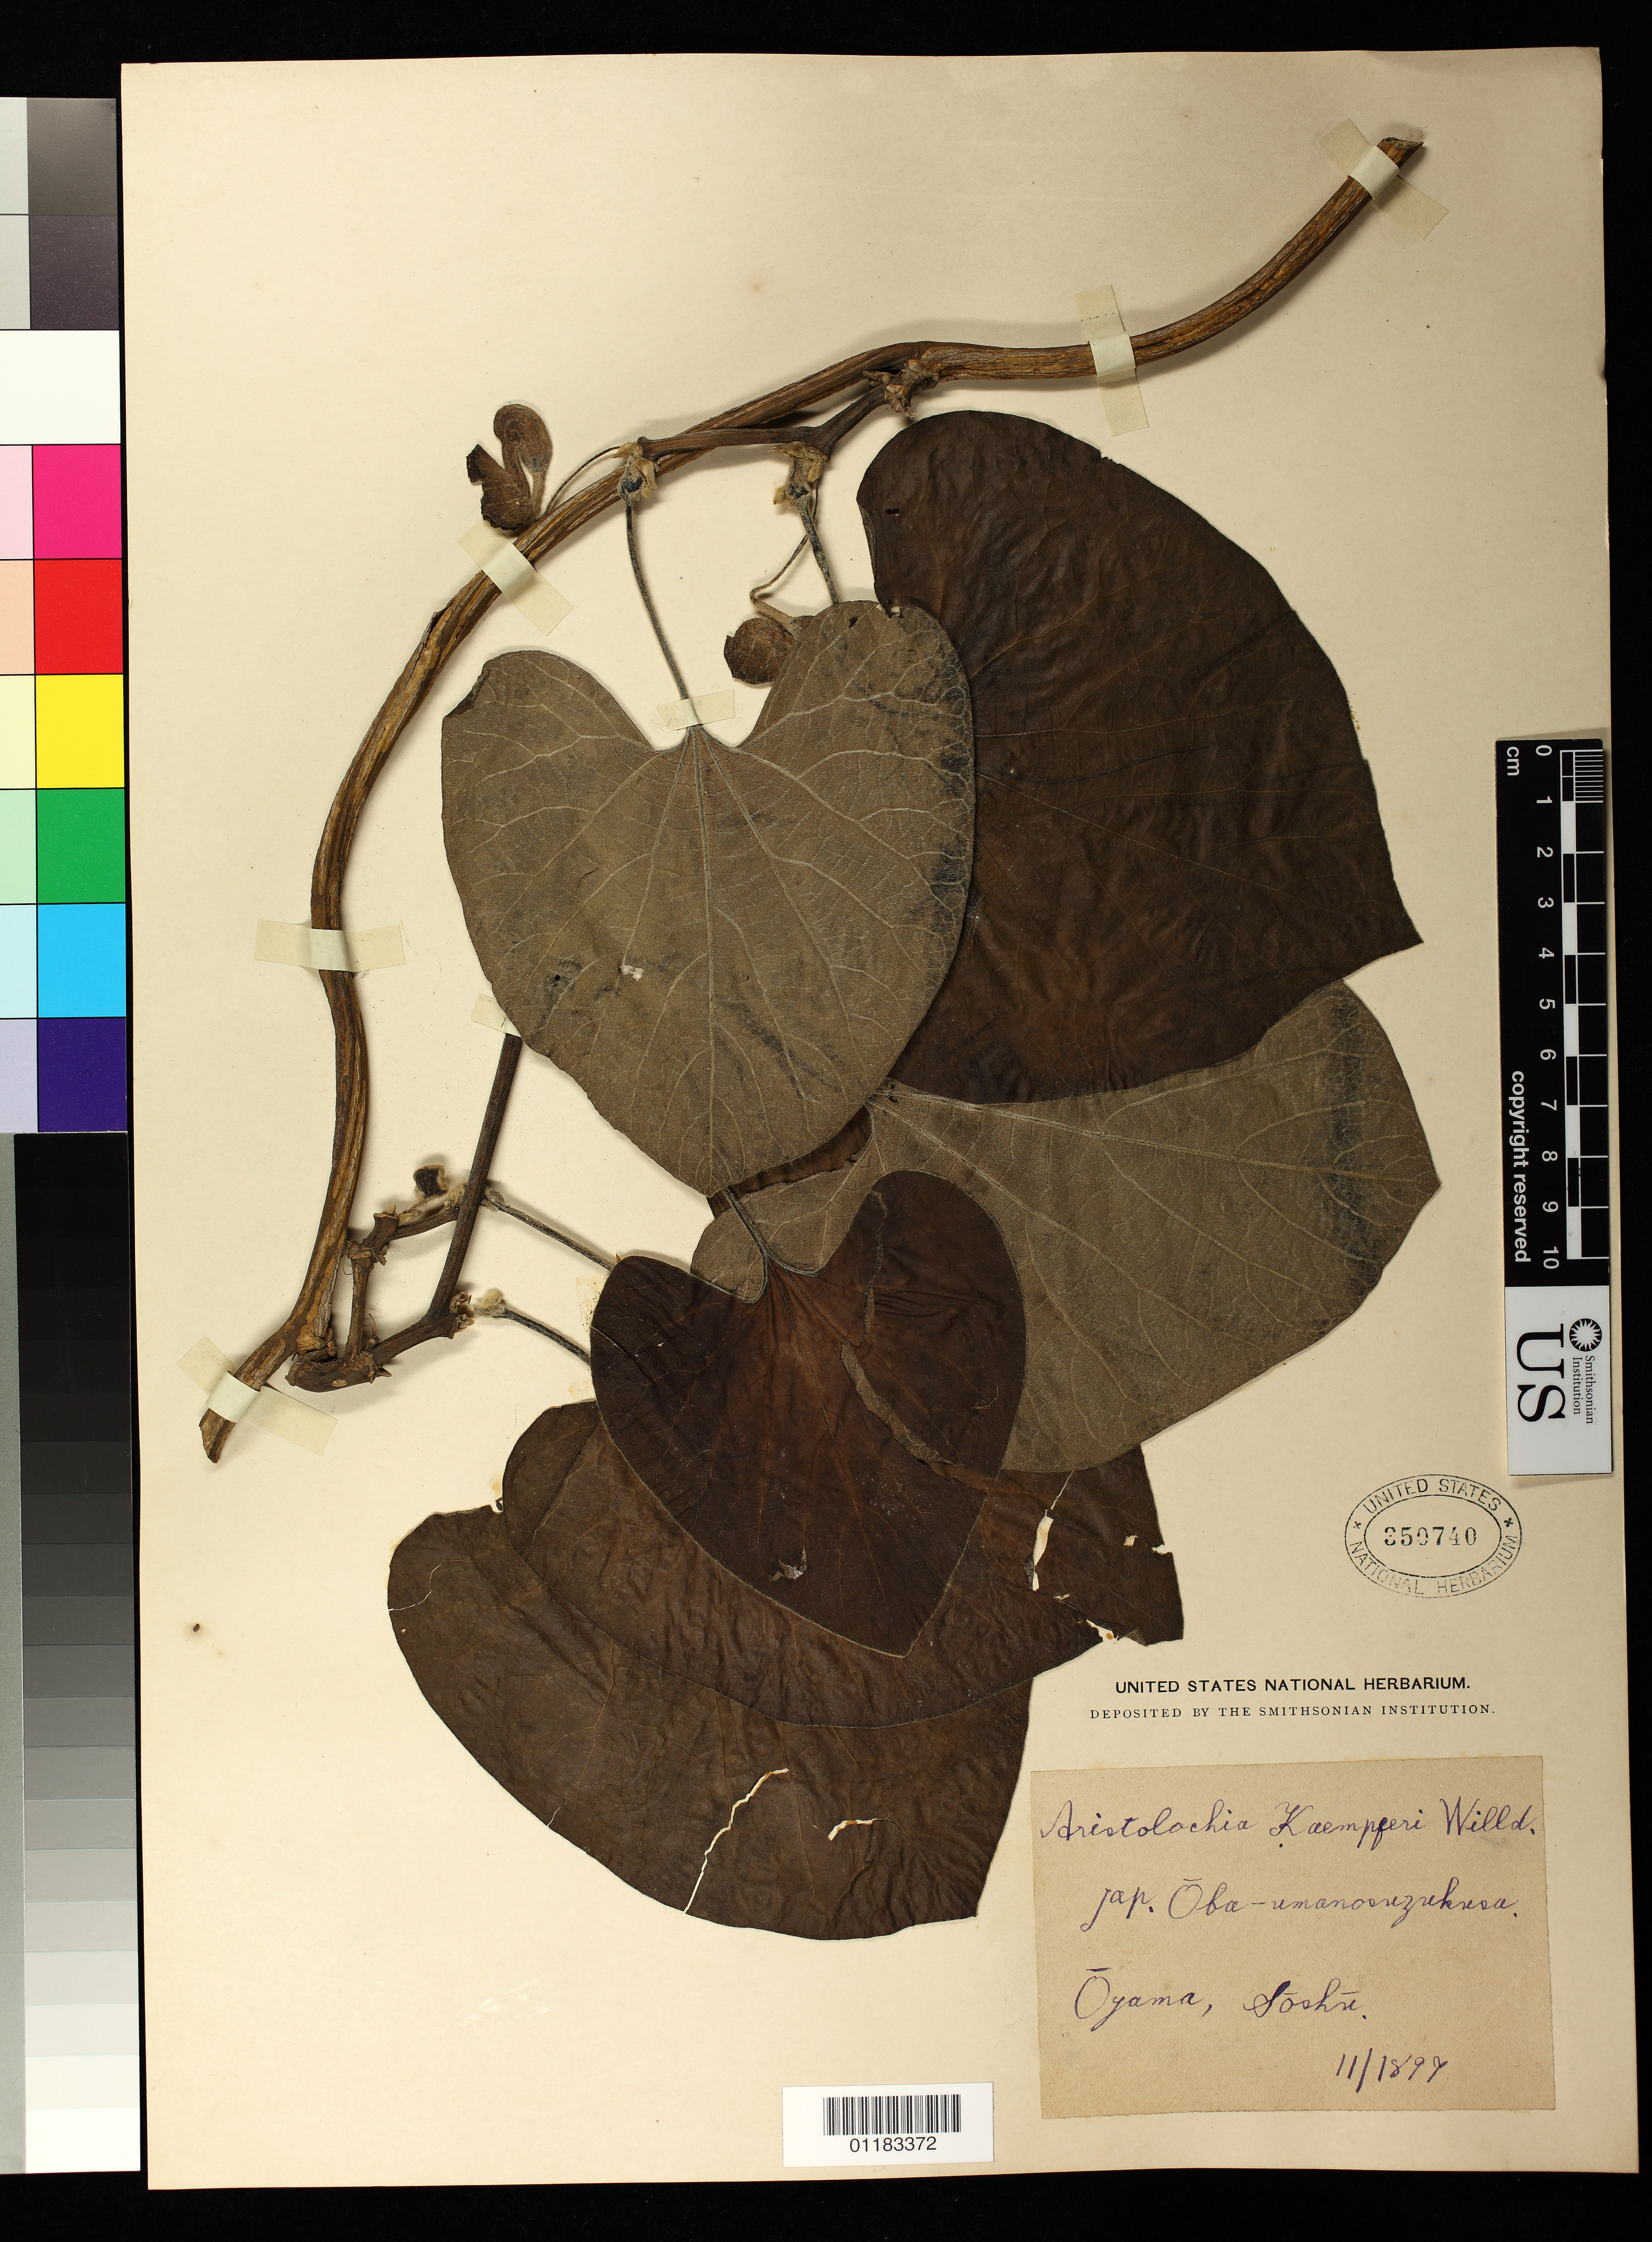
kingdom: Plantae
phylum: Tracheophyta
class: Magnoliopsida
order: Piperales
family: Aristolochiaceae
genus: Aristolochia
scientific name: Aristolochia kaempferi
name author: Willd.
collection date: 1897-11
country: Japan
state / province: Okinawa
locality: Oyama, Soshu.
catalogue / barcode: US 350740